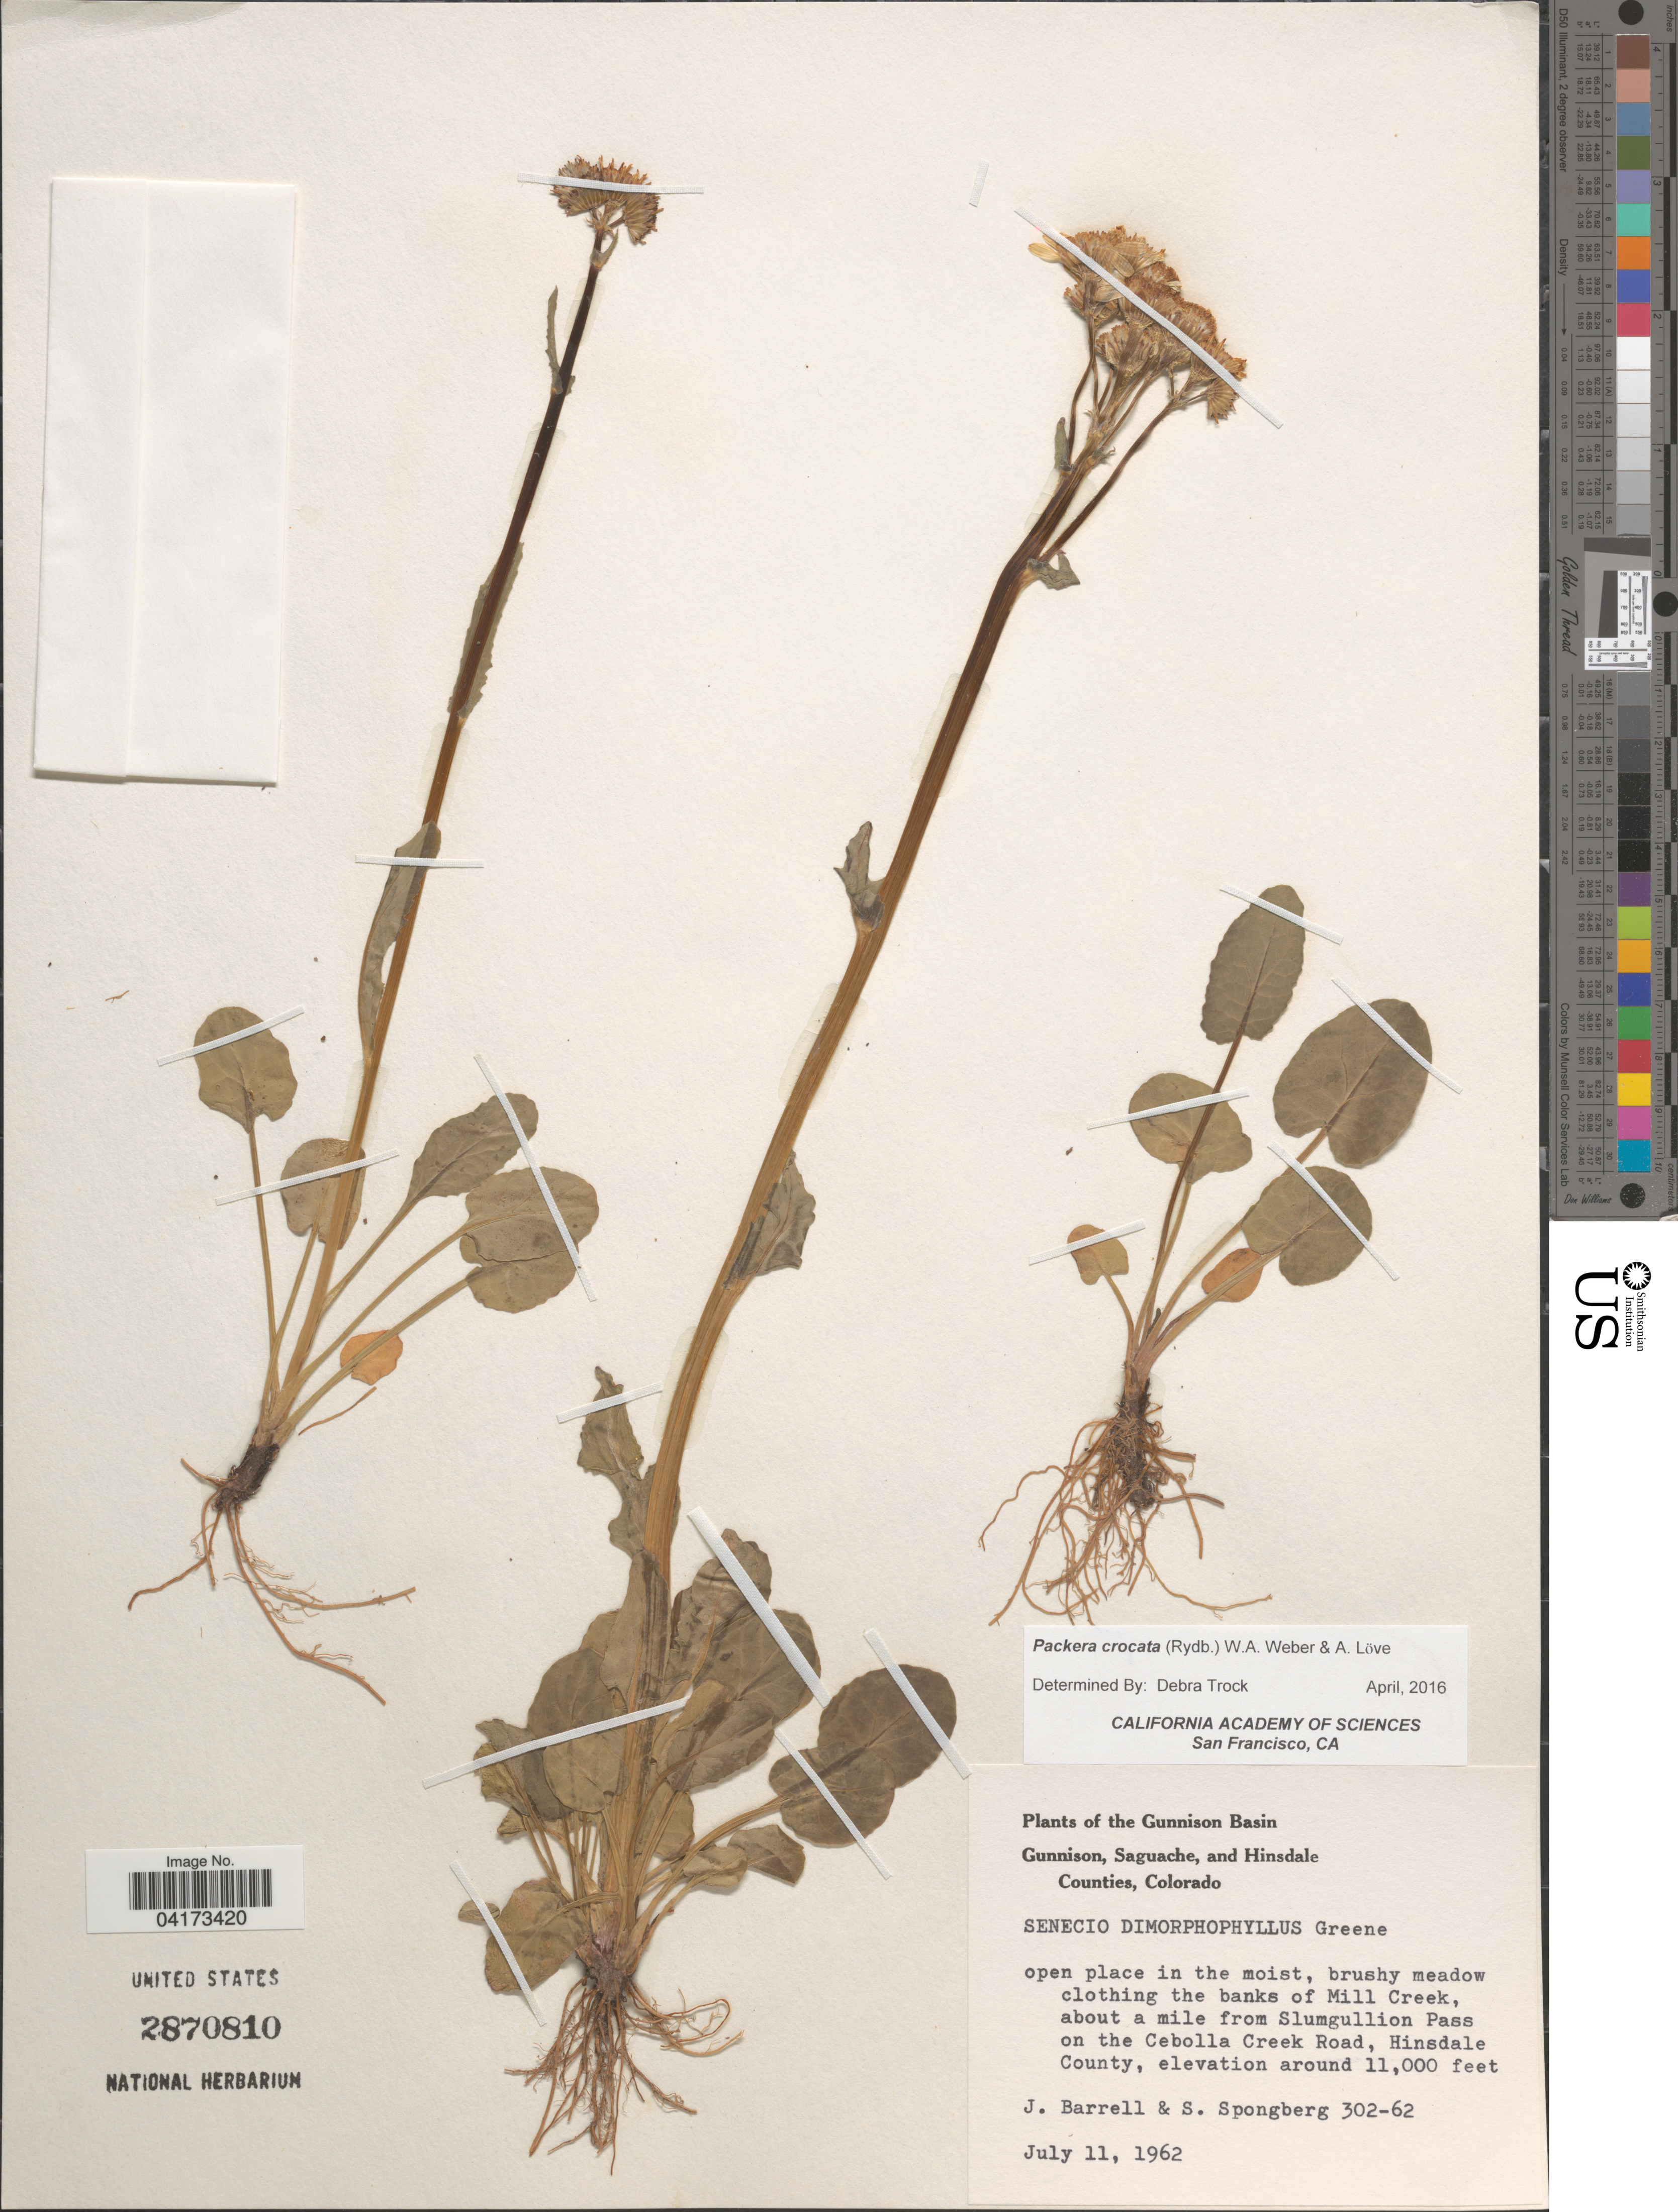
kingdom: Plantae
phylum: Tracheophyta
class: Magnoliopsida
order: Asterales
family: Asteraceae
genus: Packera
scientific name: Packera crocata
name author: (Rydb.) W.A. Weber & Á. Löve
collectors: J. Barrell & S. A.Spongberg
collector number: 302-62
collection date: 1962-07-11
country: United States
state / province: Colorado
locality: The Gunnison Basin. Gunnison, Saguache, and Hinsdale Counties. Brushy meadow clothing the banks of Mill Creek, about a mile from Slumgullion Pass on the Cebolla Creek Road, Hinsdale County.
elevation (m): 3353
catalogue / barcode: US 2870810